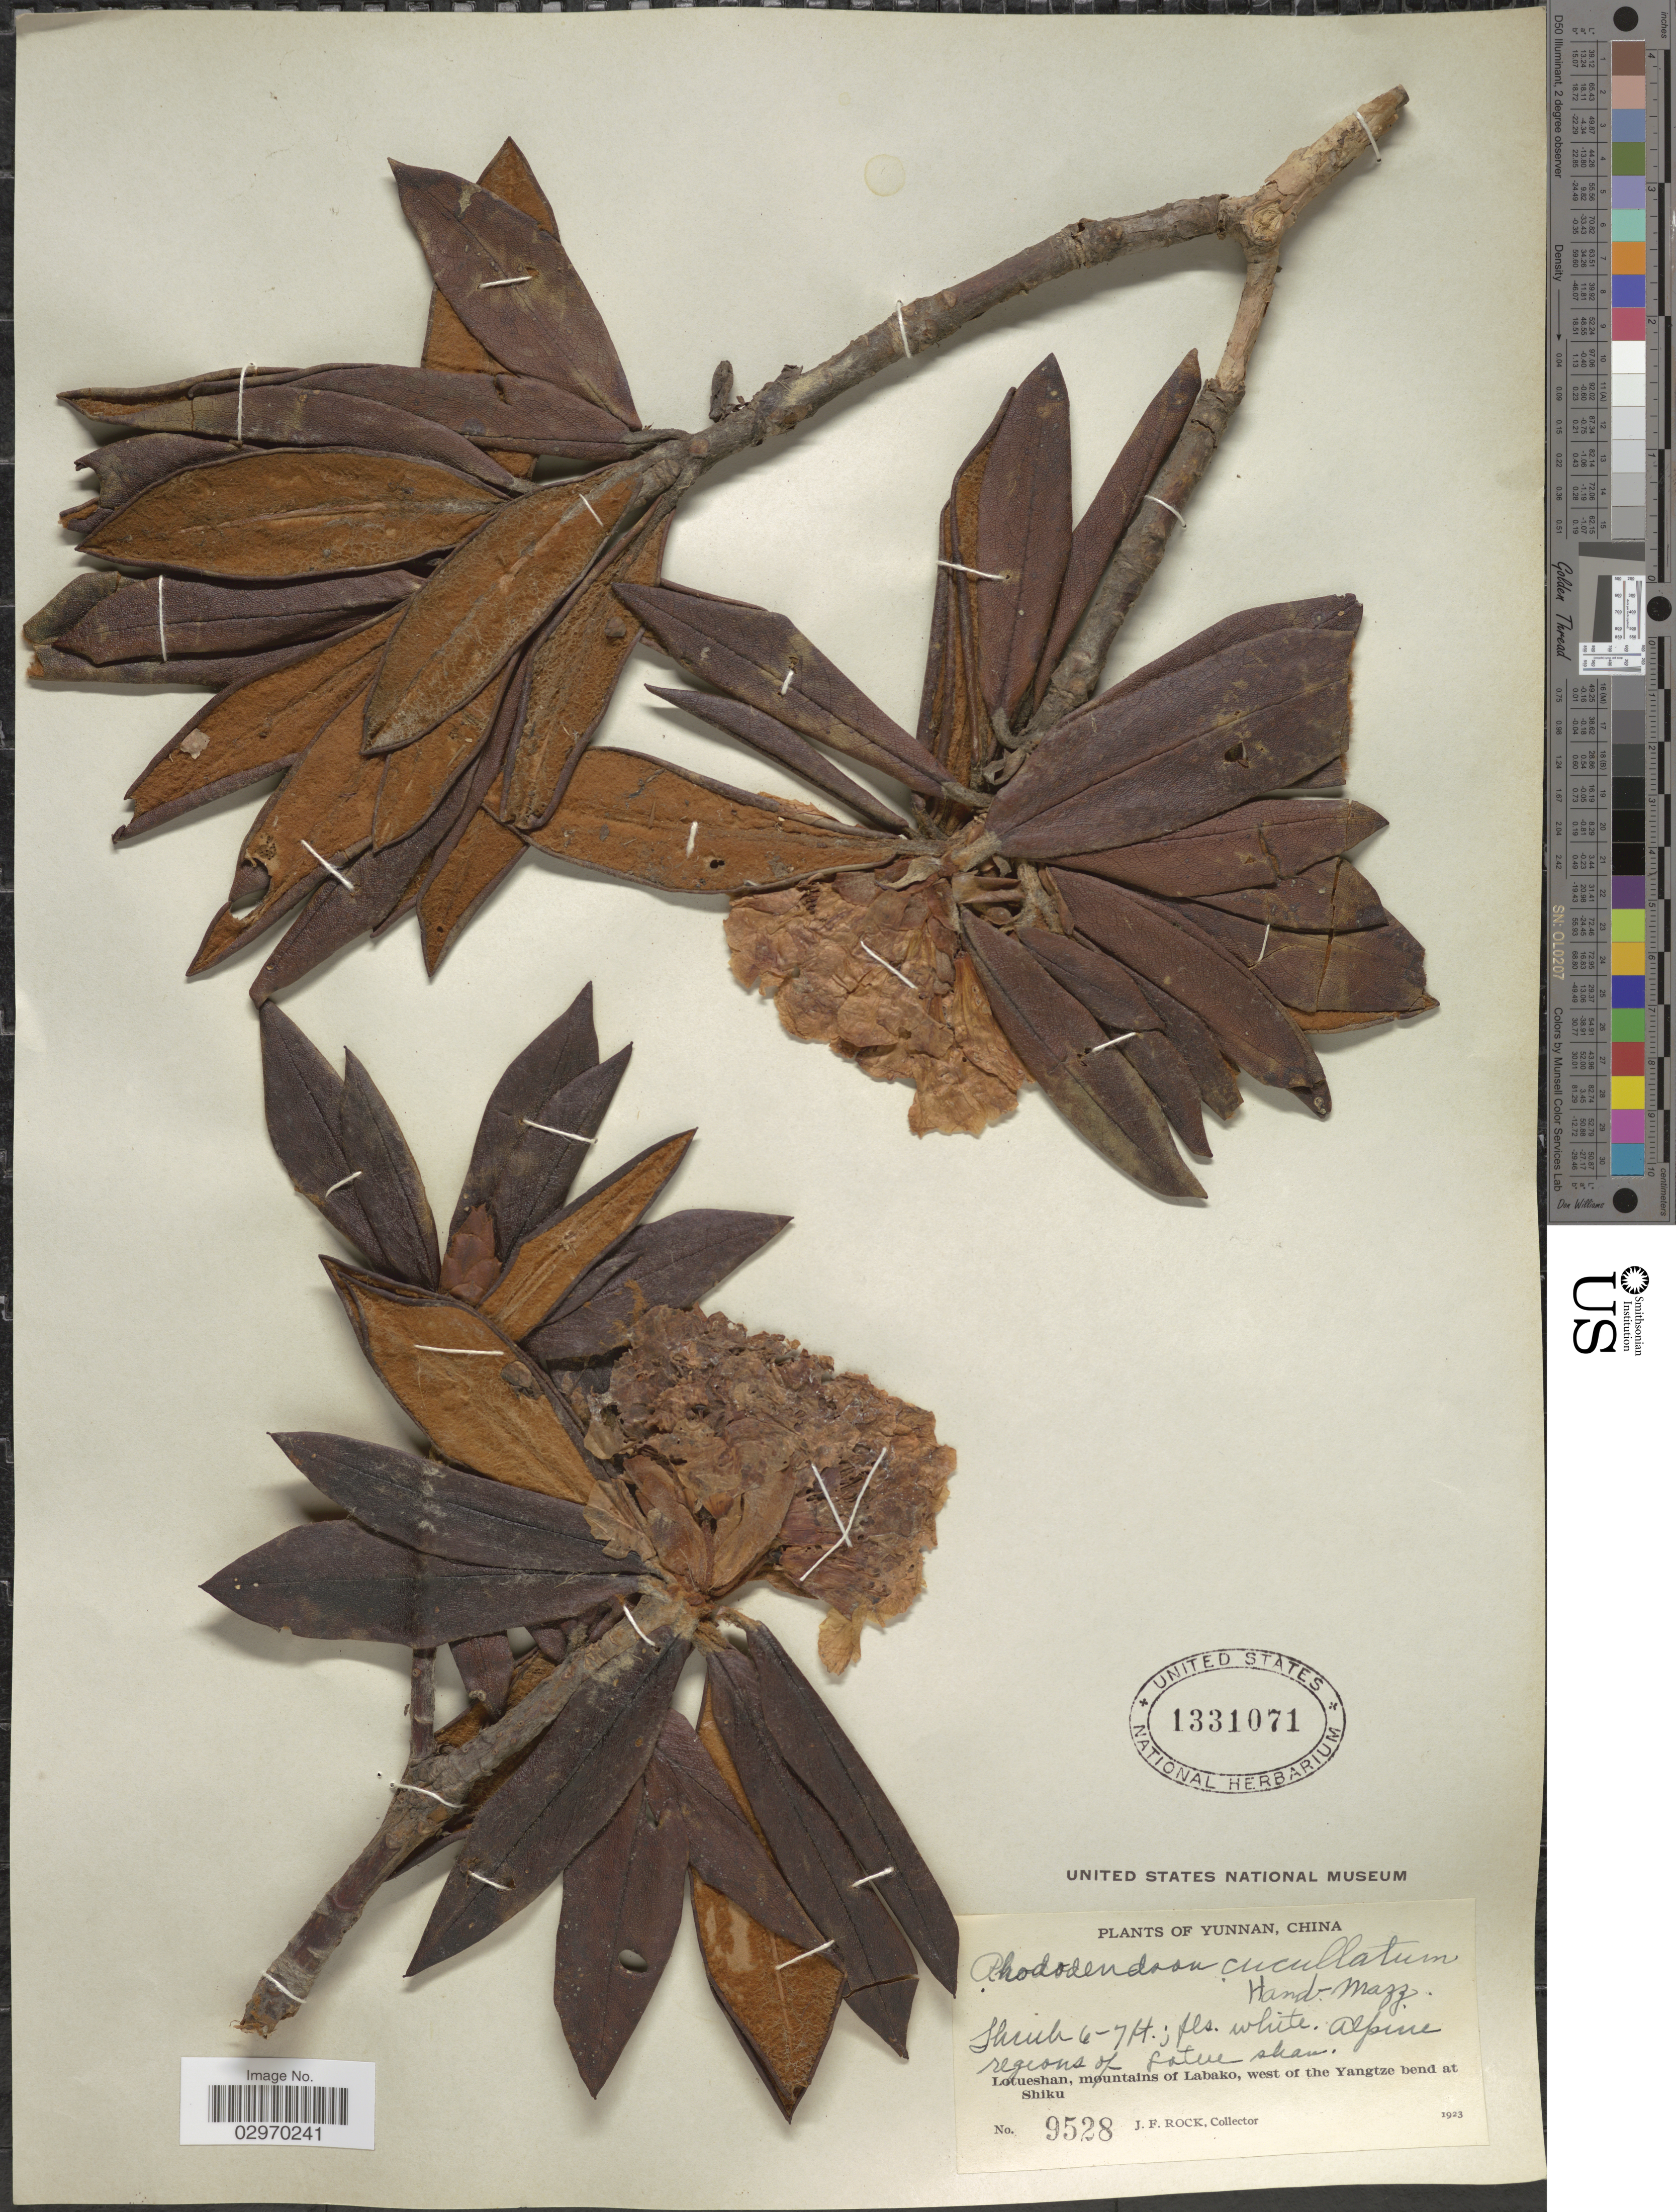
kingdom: Plantae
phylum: Tracheophyta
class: Magnoliopsida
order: Ericales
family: Ericaceae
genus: Rhododendron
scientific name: Rhododendron cucullatum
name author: Hand.-Mazz.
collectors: J. Rock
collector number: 9528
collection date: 1923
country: China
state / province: Yunnan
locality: Alpine regions of Lotue shan. Lotueshan, mountains of Labako, west of the Yangtze bend at Shiku.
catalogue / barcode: US 1331071